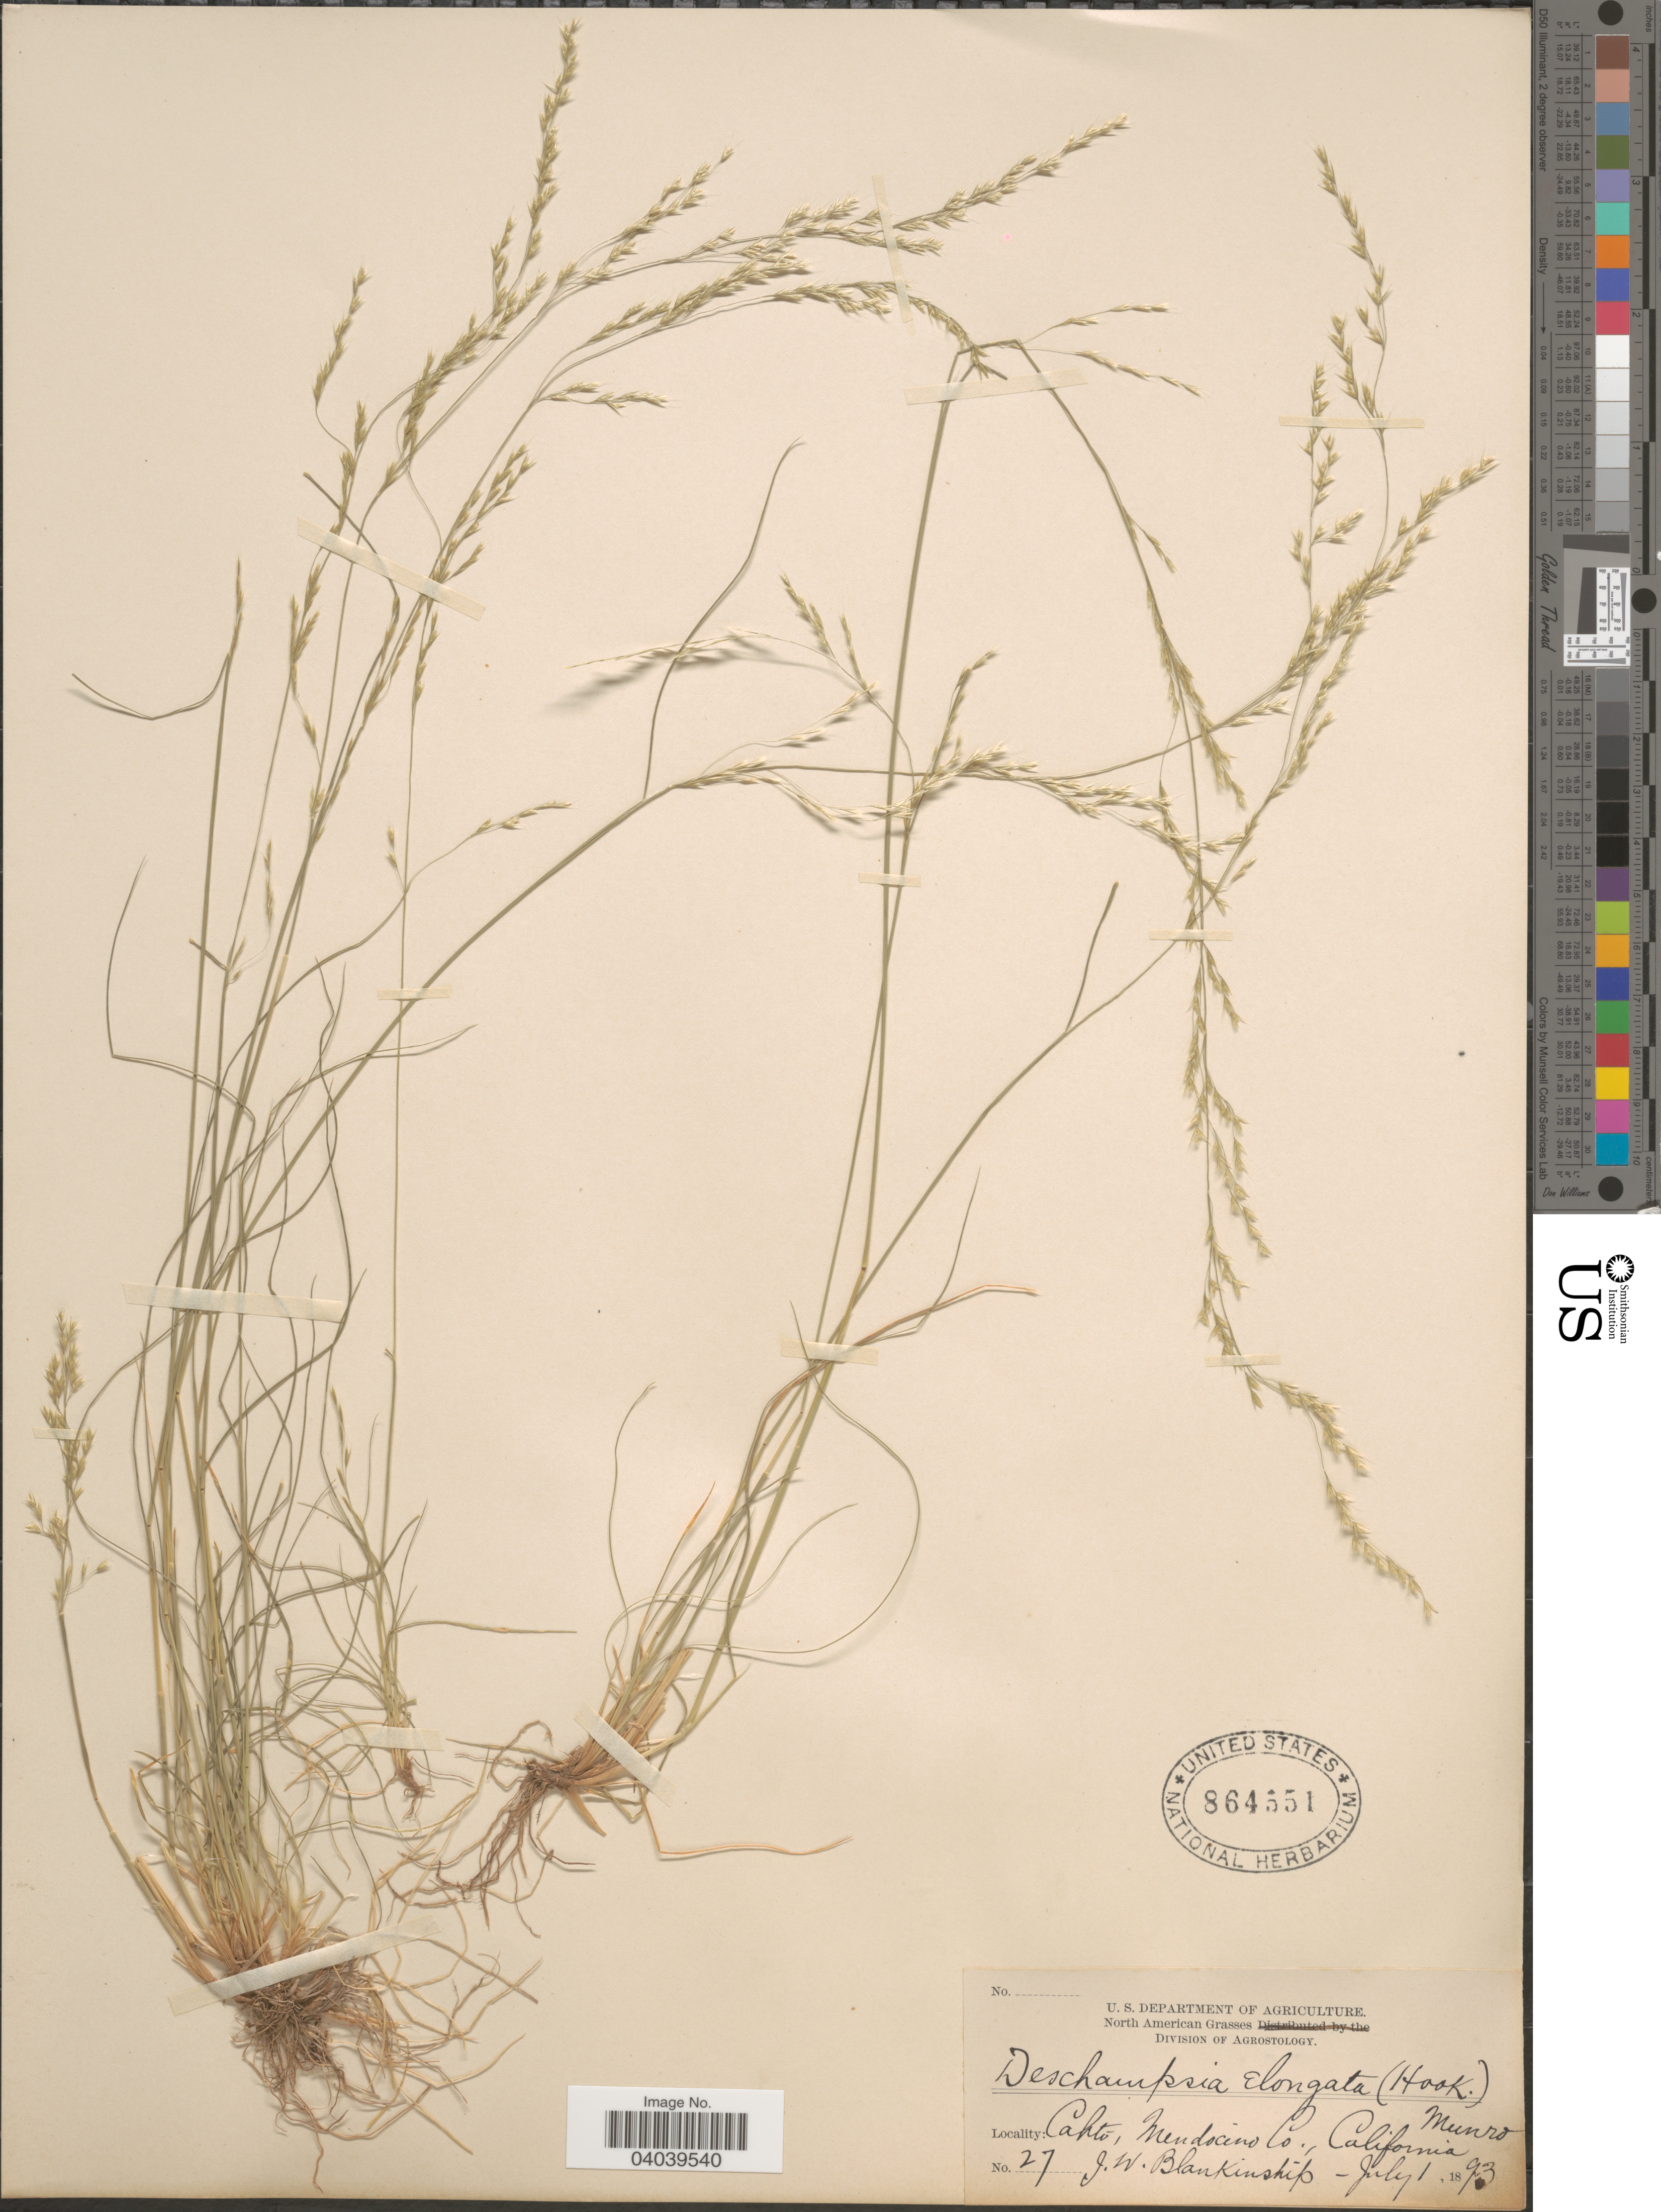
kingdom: Plantae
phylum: Tracheophyta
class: Liliopsida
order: Poales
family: Poaceae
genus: Deschampsia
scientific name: Deschampsia elongata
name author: (Hook.) Munro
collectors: J. W. Blankinship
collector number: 27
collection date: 1893-07-01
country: United States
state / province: California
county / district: Mendocino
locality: Cahto, Mendocino Co.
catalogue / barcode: US 864551